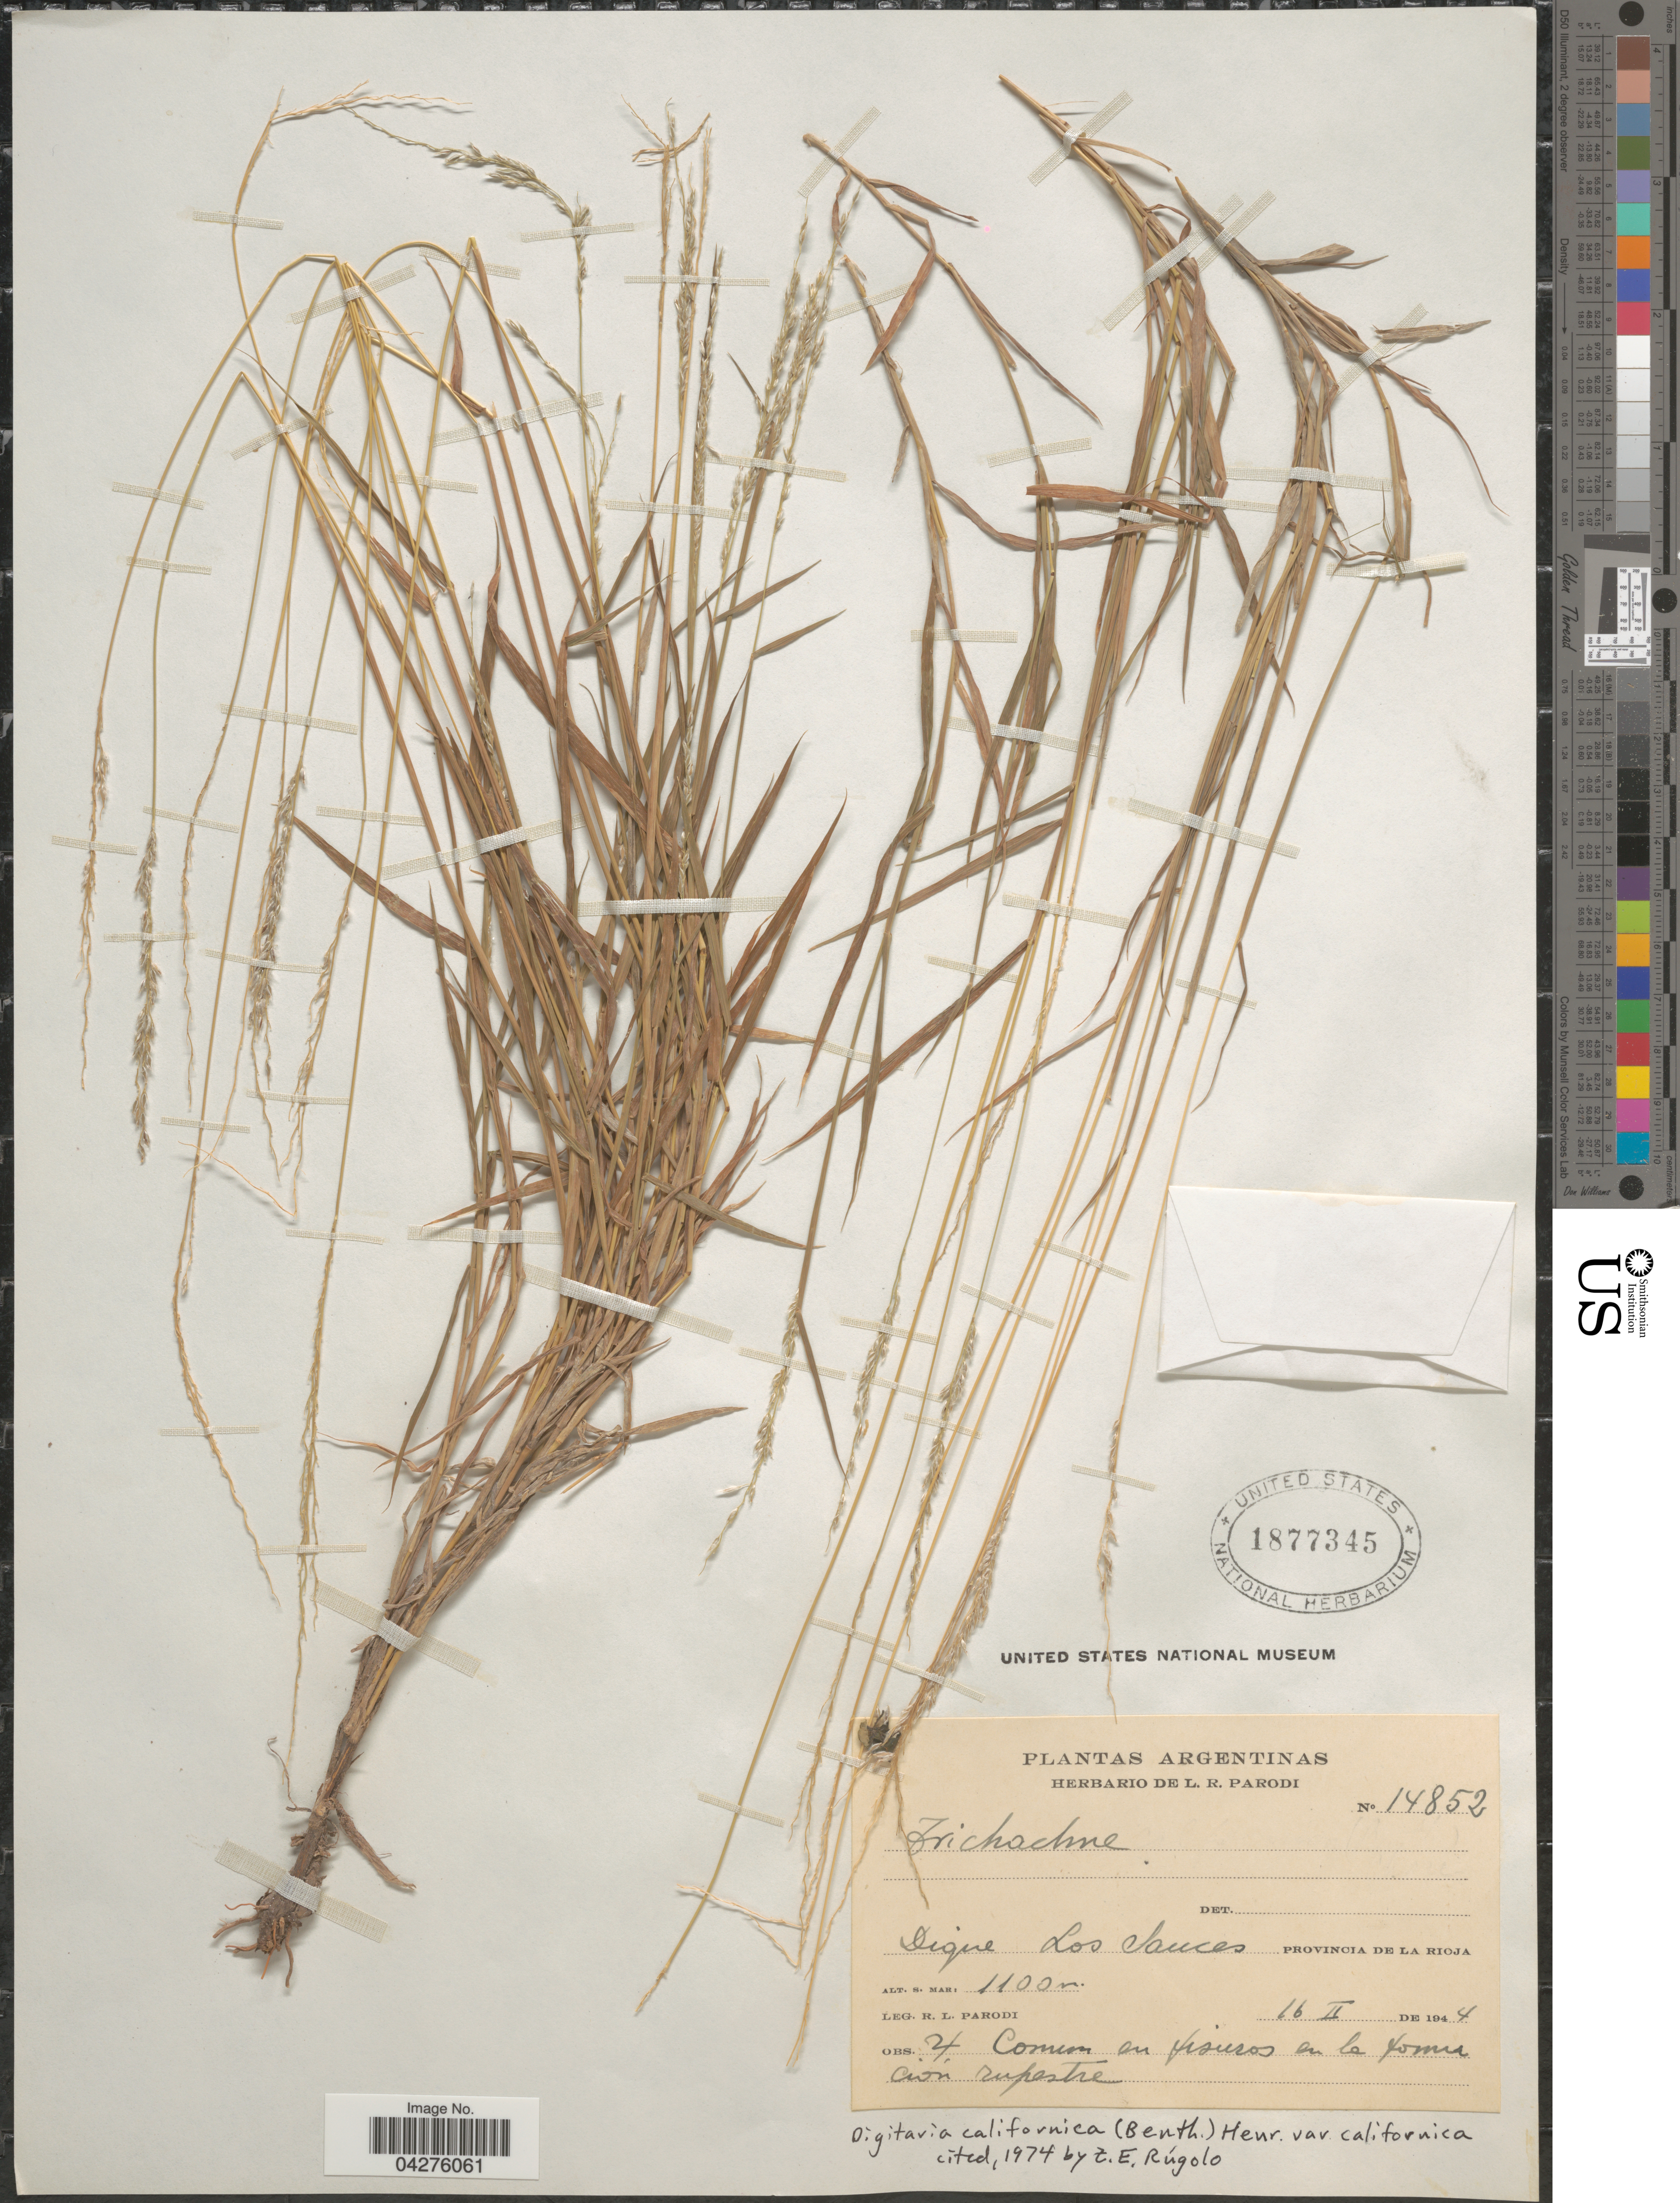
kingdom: Plantae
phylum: Tracheophyta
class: Liliopsida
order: Poales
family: Poaceae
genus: Digitaria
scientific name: Digitaria californica var. californica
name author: (Benth.) Henr.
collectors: L. R. Parodi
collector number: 14852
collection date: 1944-02-16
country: Argentina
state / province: La Rioja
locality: Dique Los Sauces.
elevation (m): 1100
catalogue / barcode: US 1877345